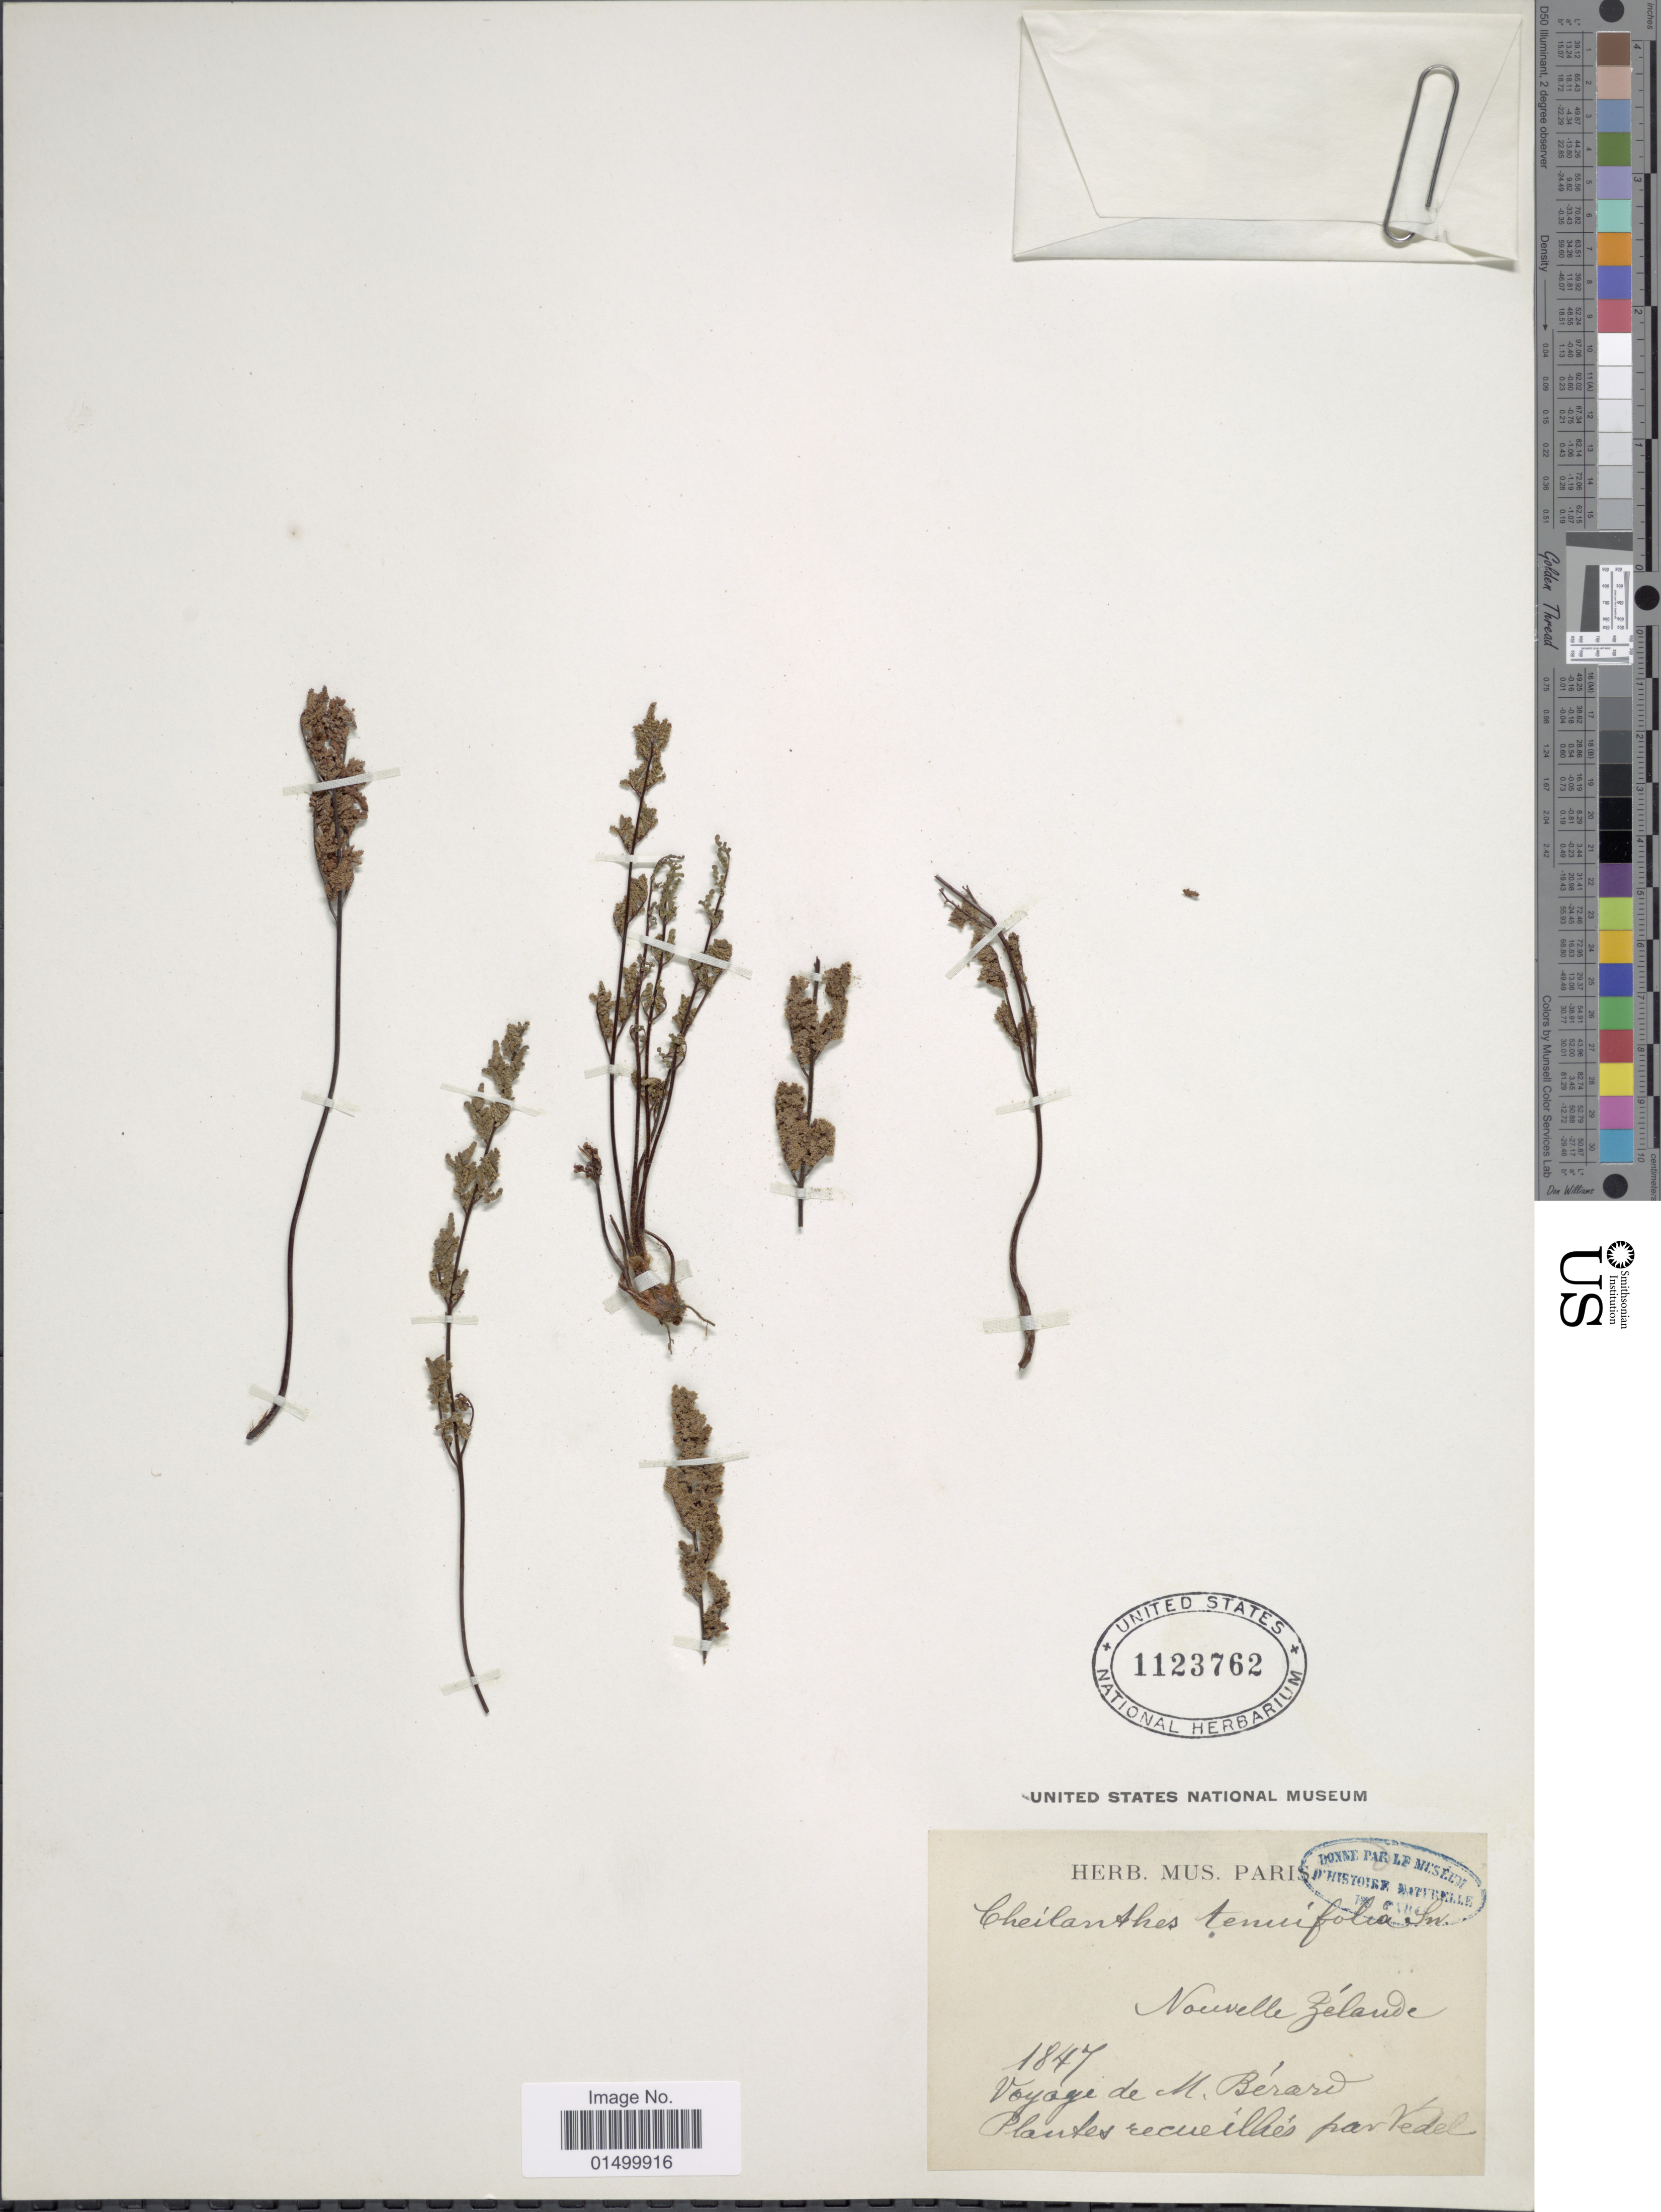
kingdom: Plantae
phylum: Tracheophyta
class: Polypodiopsida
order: Polypodiales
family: Pteridaceae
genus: Cheilanthes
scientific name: Cheilanthes sieberi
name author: Kunze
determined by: Sosa, Karla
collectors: M. Berard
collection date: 1847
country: New Zealand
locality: Nouvelle Zélande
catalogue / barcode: US 1123762